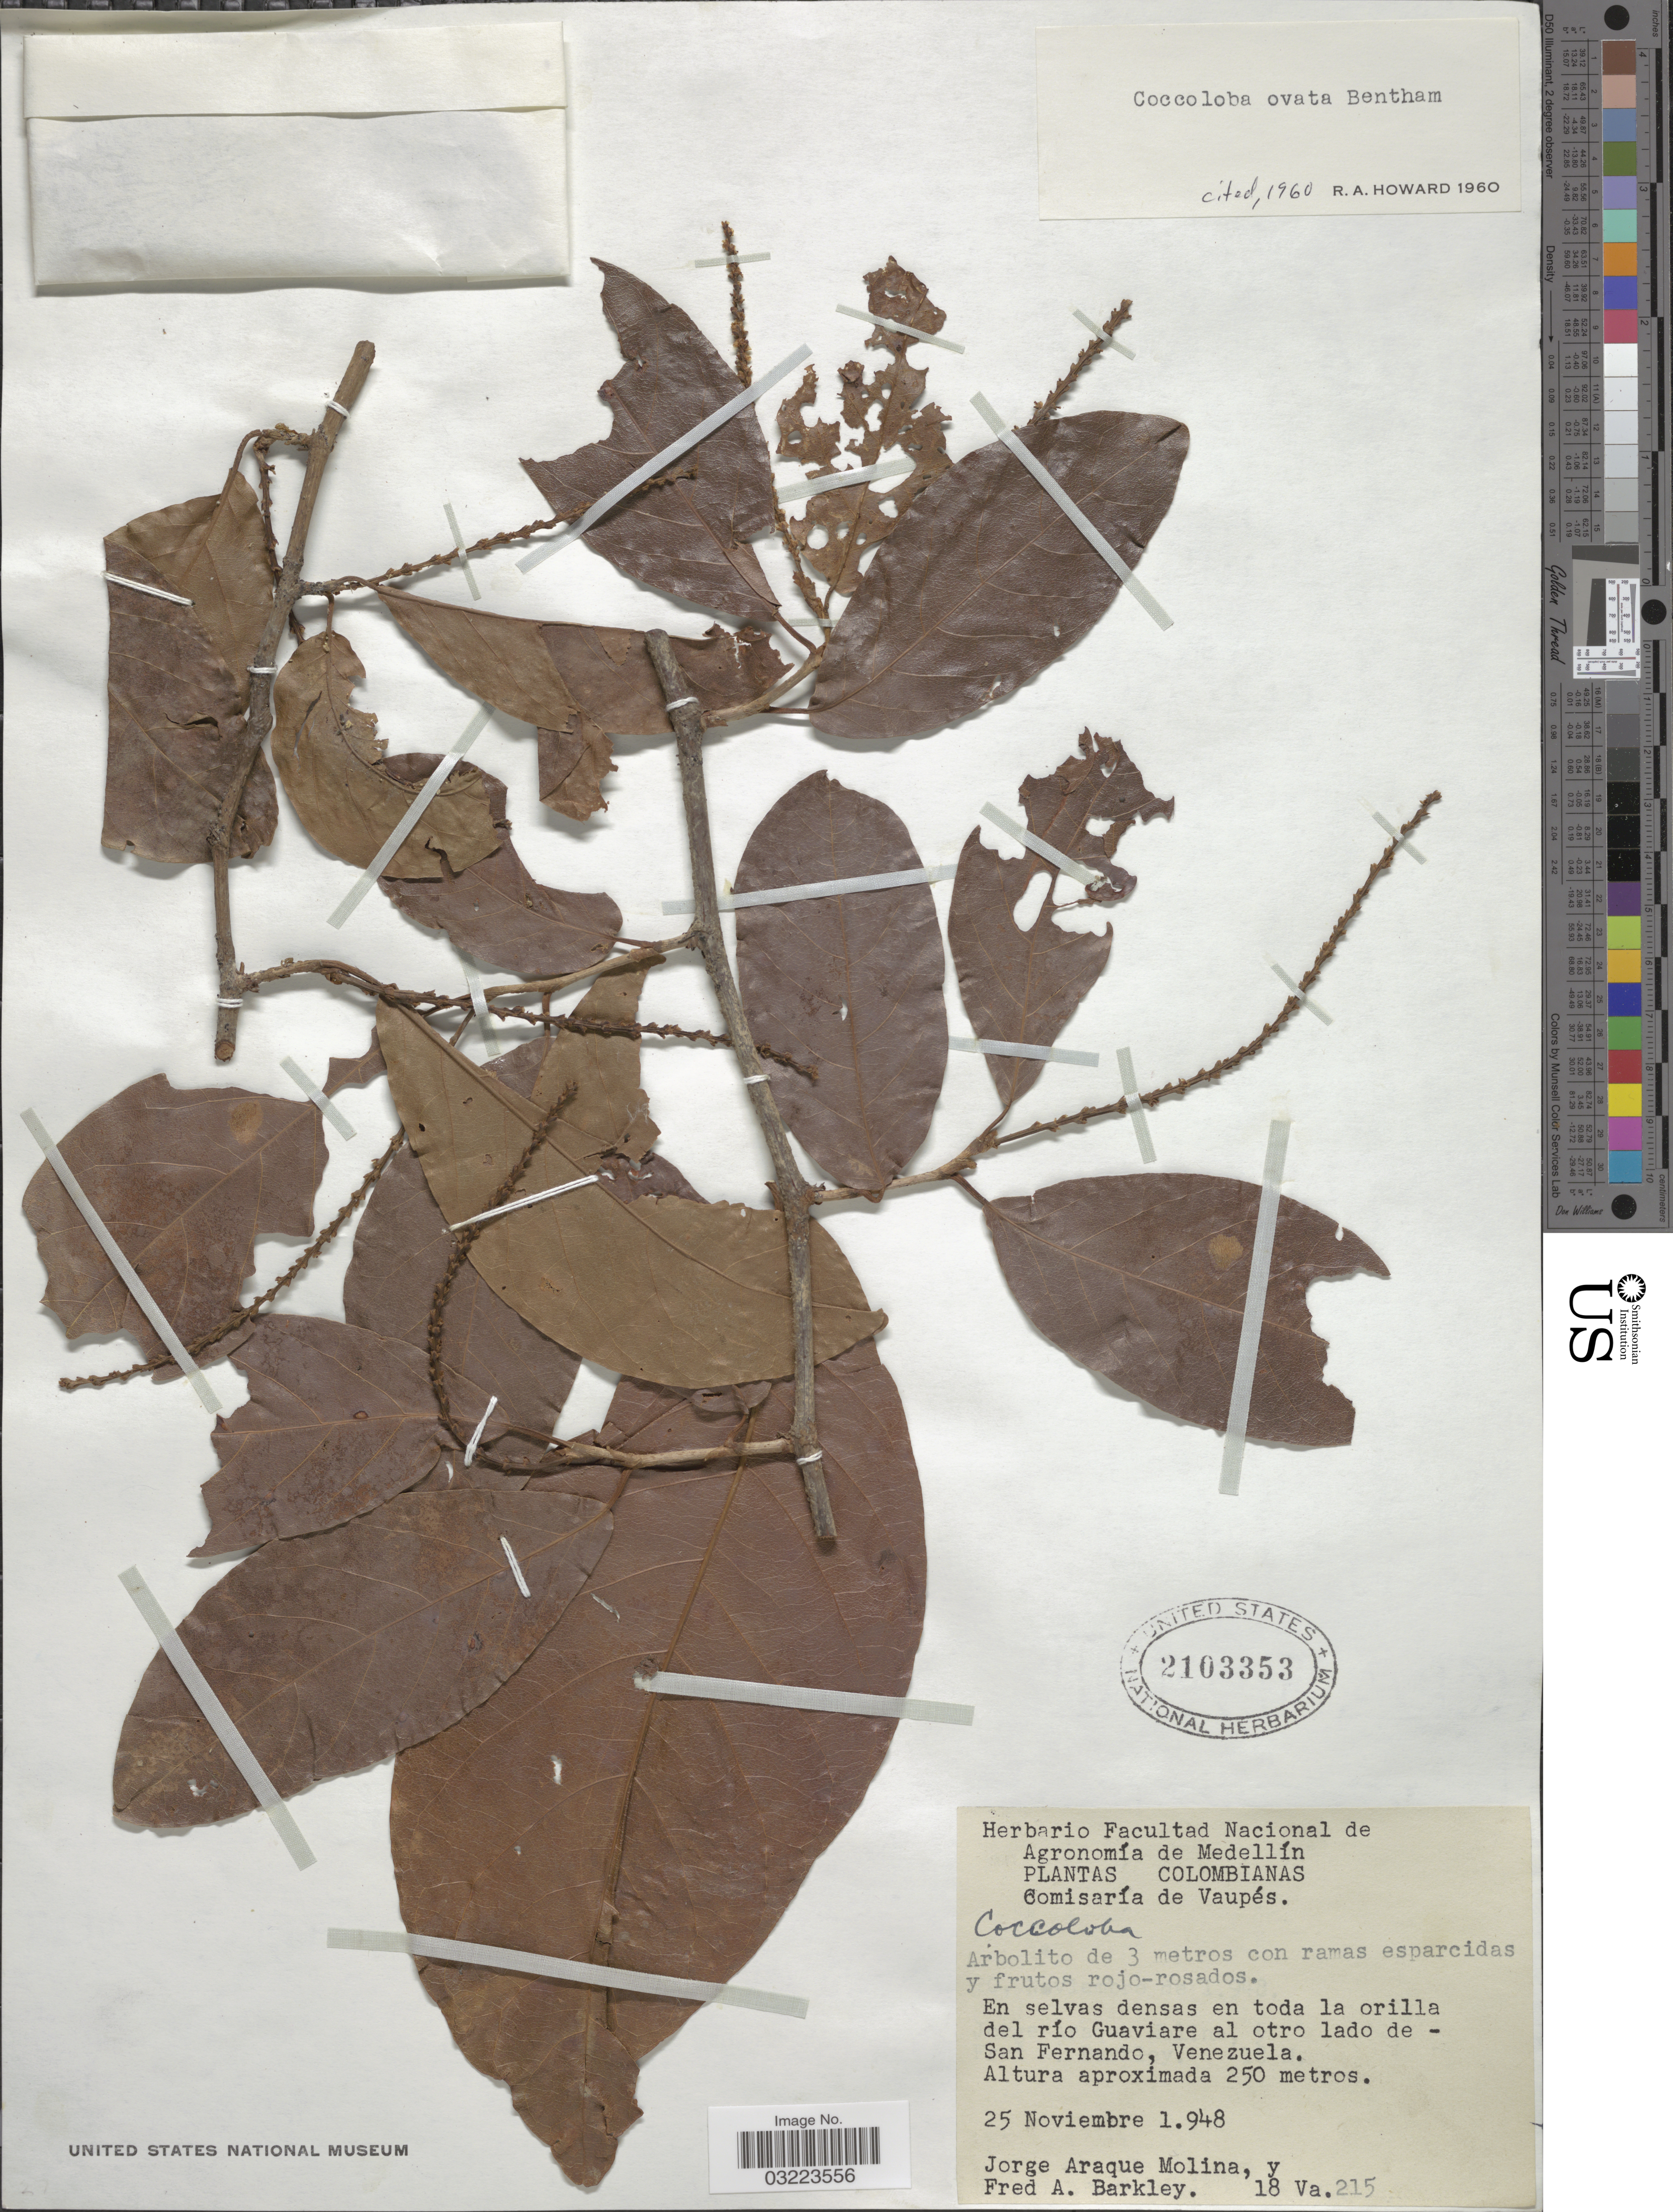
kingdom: Plantae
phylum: Tracheophyta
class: Magnoliopsida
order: Caryophyllales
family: Polygonaceae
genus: Coccoloba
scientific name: Coccoloba ovata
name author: Benth.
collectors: J. Araque Molina & F. A. Barkley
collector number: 18Va215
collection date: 1948-11-25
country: Colombia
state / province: Vaupés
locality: Comisaría de Vaupés. En selvas densas en toda la orilla del río Giaboare al otro lado de San Fernando.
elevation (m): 250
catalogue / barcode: US 2103353